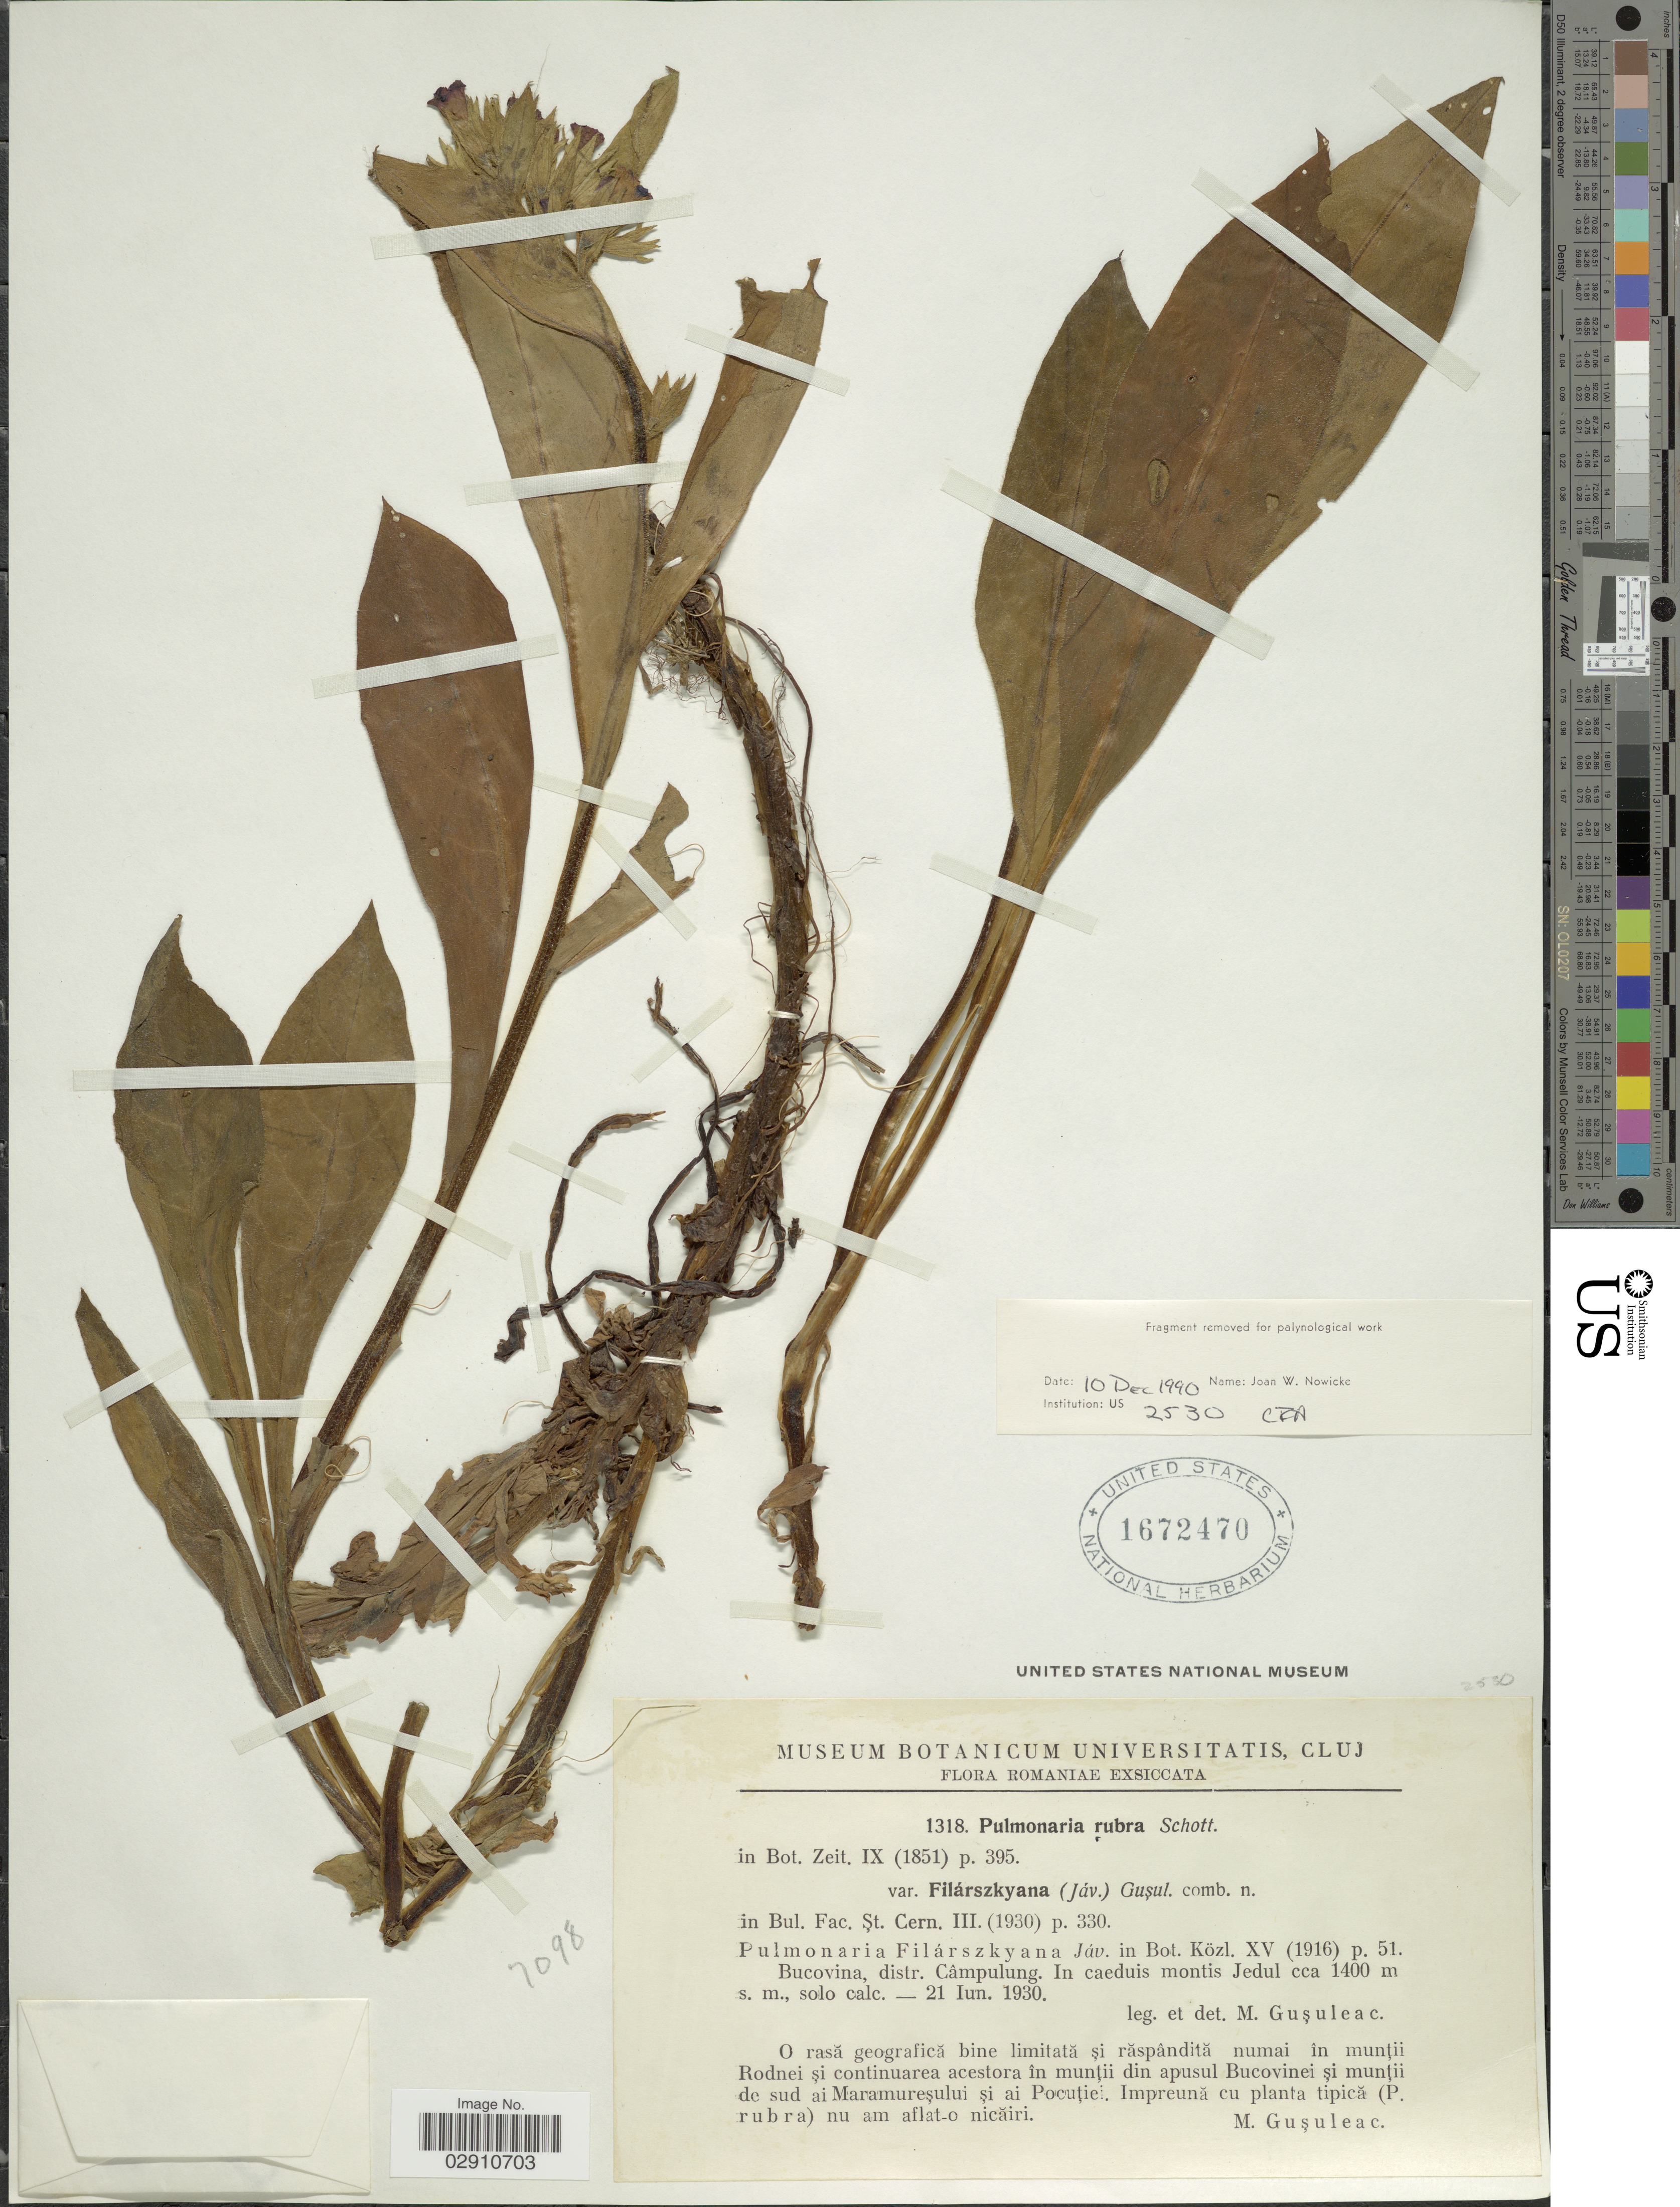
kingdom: Plantae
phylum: Tracheophyta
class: Magnoliopsida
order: Boraginales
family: Boraginaceae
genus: Pulmonaria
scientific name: Pulmonaria rubra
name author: Schott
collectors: M. Gusuleac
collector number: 1318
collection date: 1930-06-21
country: Romania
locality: Bucovina, distr. Câmpulung. In caeduis montis Jedul.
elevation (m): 1400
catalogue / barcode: US 1672470